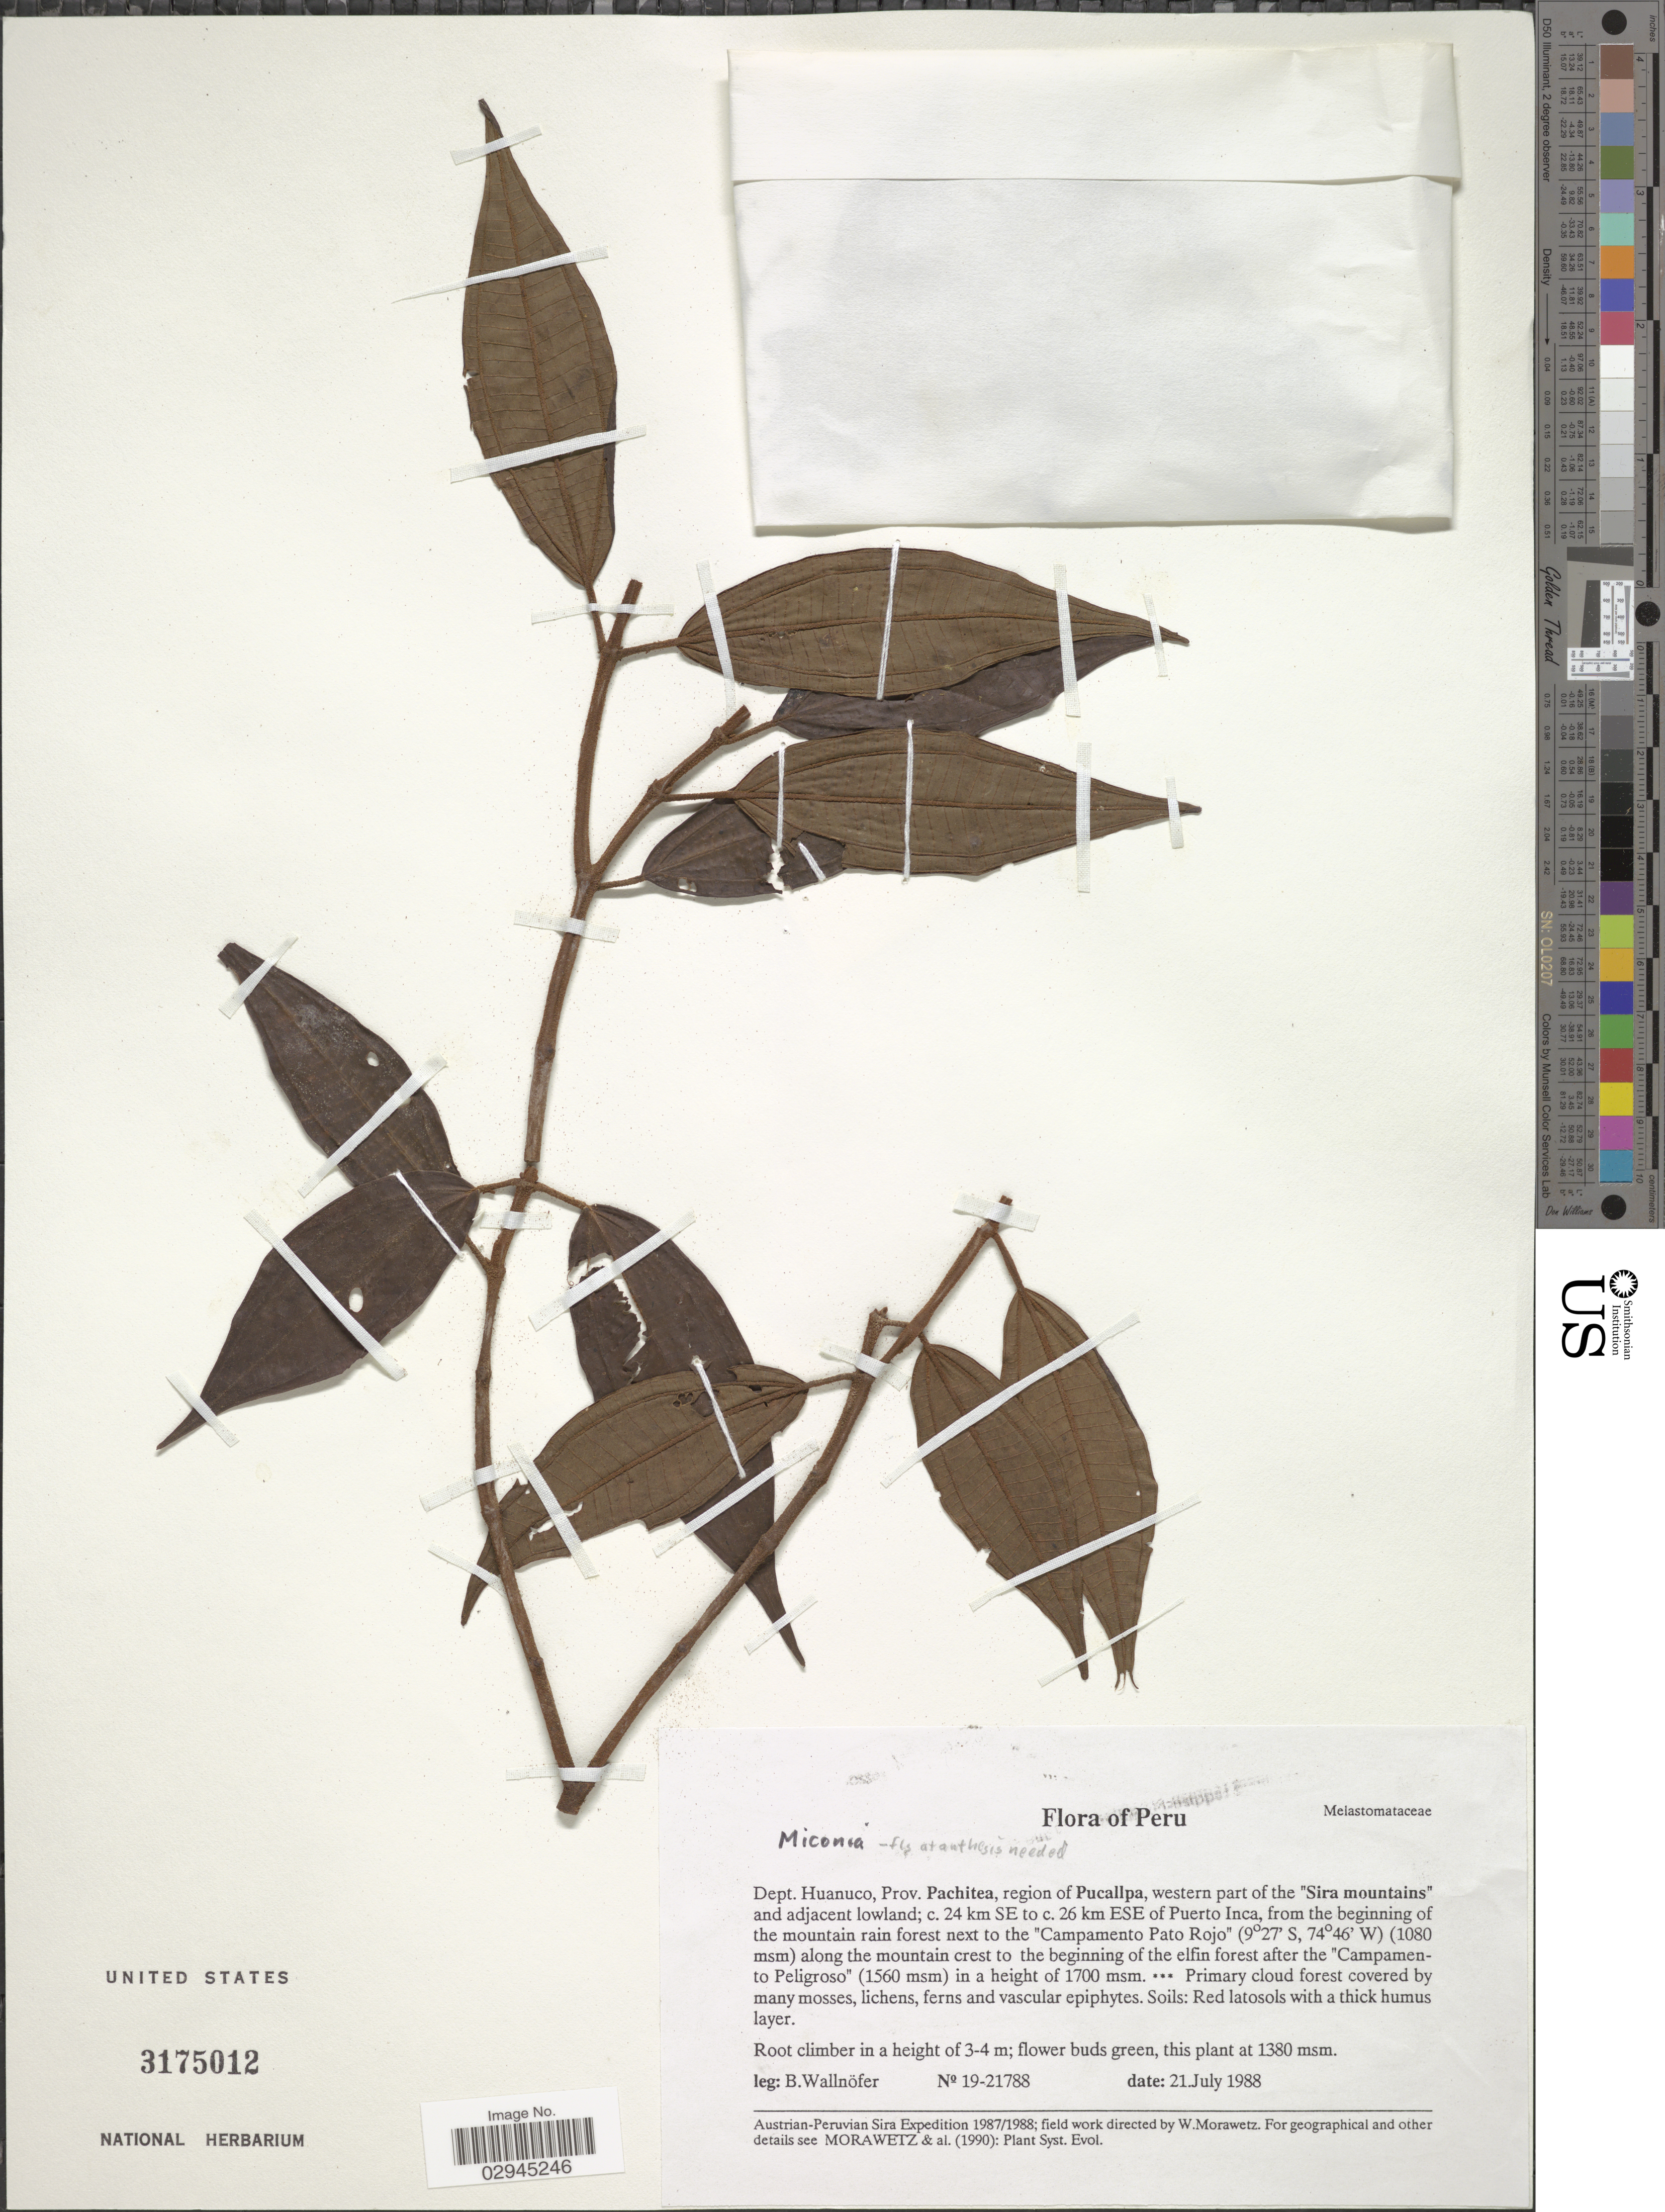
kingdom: Plantae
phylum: Tracheophyta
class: Magnoliopsida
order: Myrtales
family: Melastomataceae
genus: Miconia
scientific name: Miconia sp.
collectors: B. Wallnöfer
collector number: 19-21788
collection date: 1988-07-21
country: Peru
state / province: Huánuco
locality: Dept. Huanuco, Prov. Pachitea, region of Pucallpa, western part of the "Sira mountains" and adjacent lowland; c.24 km SE to c. 26 km ESE of Puerto Inca, from the beginning of the mountain rain forest next to the "Campamento Pato Rojo" along the mountain crest to the beginning of the elfin forest after the "Campamento to Peligroso".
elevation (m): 1080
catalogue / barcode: US 3175012